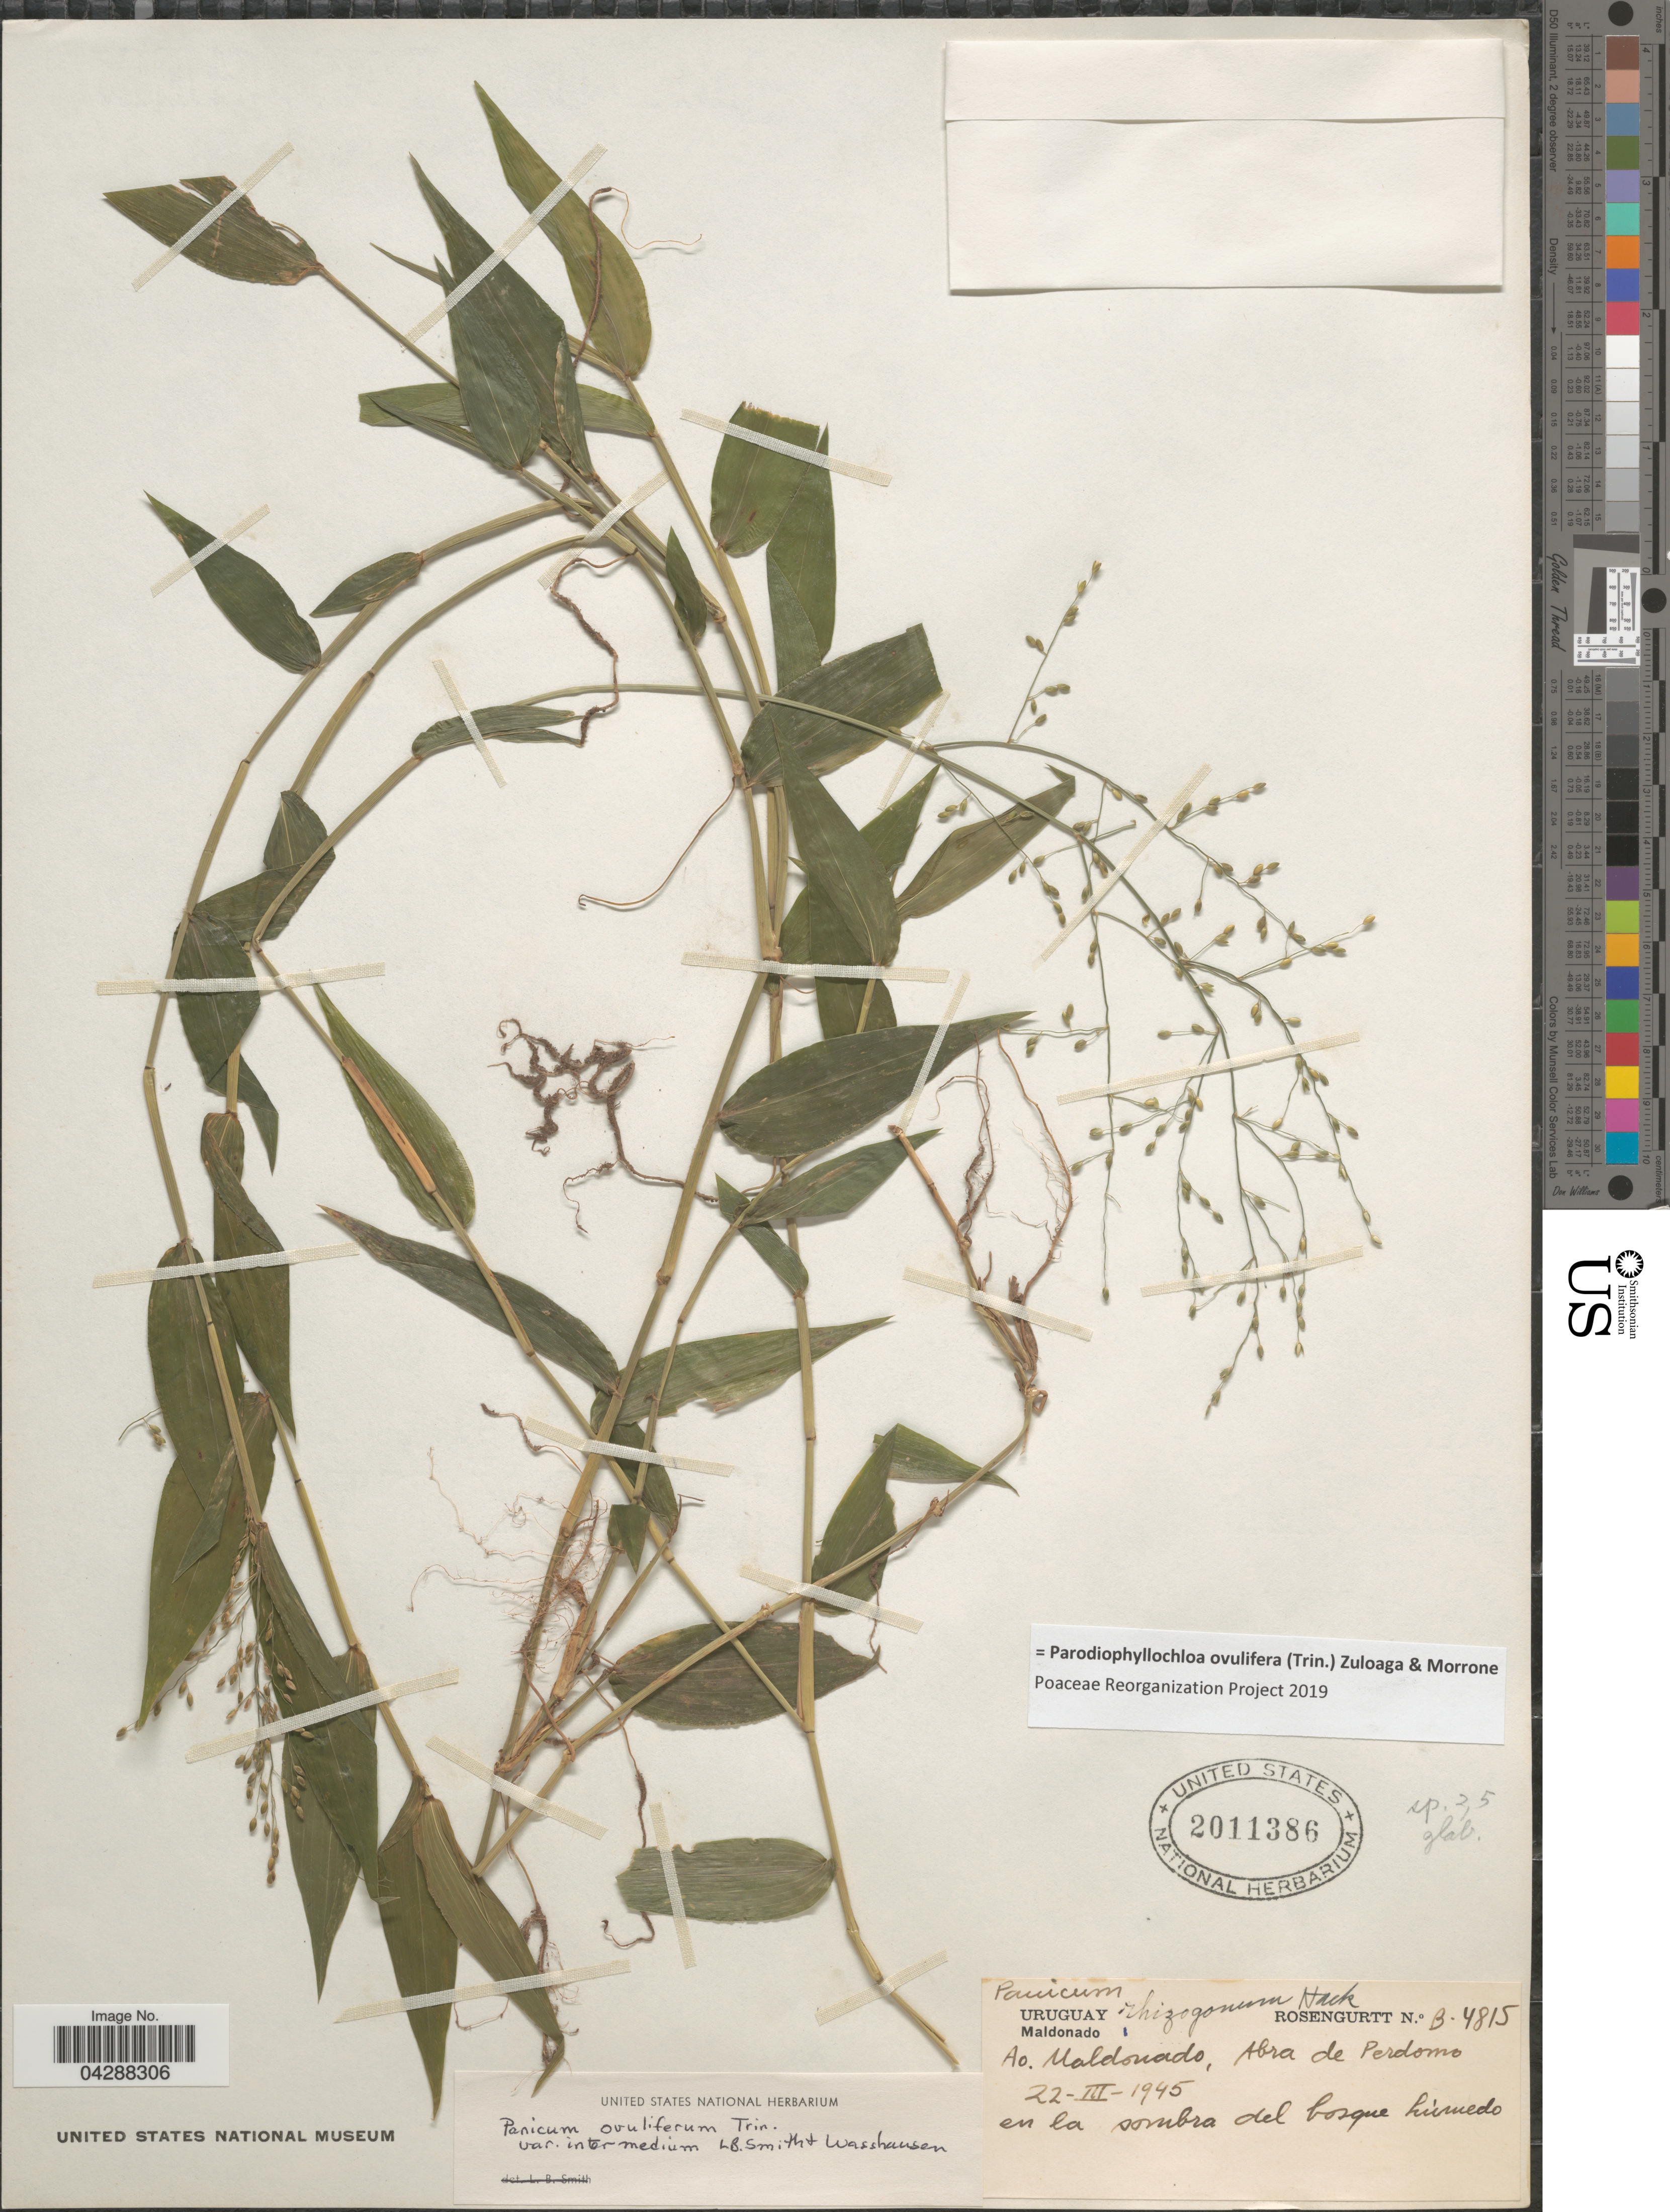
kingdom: Plantae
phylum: Tracheophyta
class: Liliopsida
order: Poales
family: Poaceae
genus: Parodiophyllochloa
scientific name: Parodiophyllochloa ovulifera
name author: (Trin.) Zuloaga & Morrone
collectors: Rosengurtt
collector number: B4815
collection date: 1945-03-22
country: Uruguay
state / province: Maldonado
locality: Ao. Maldonado, Abra de Perdomo. En la sombra del bosque húmedo.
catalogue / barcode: US 2011386